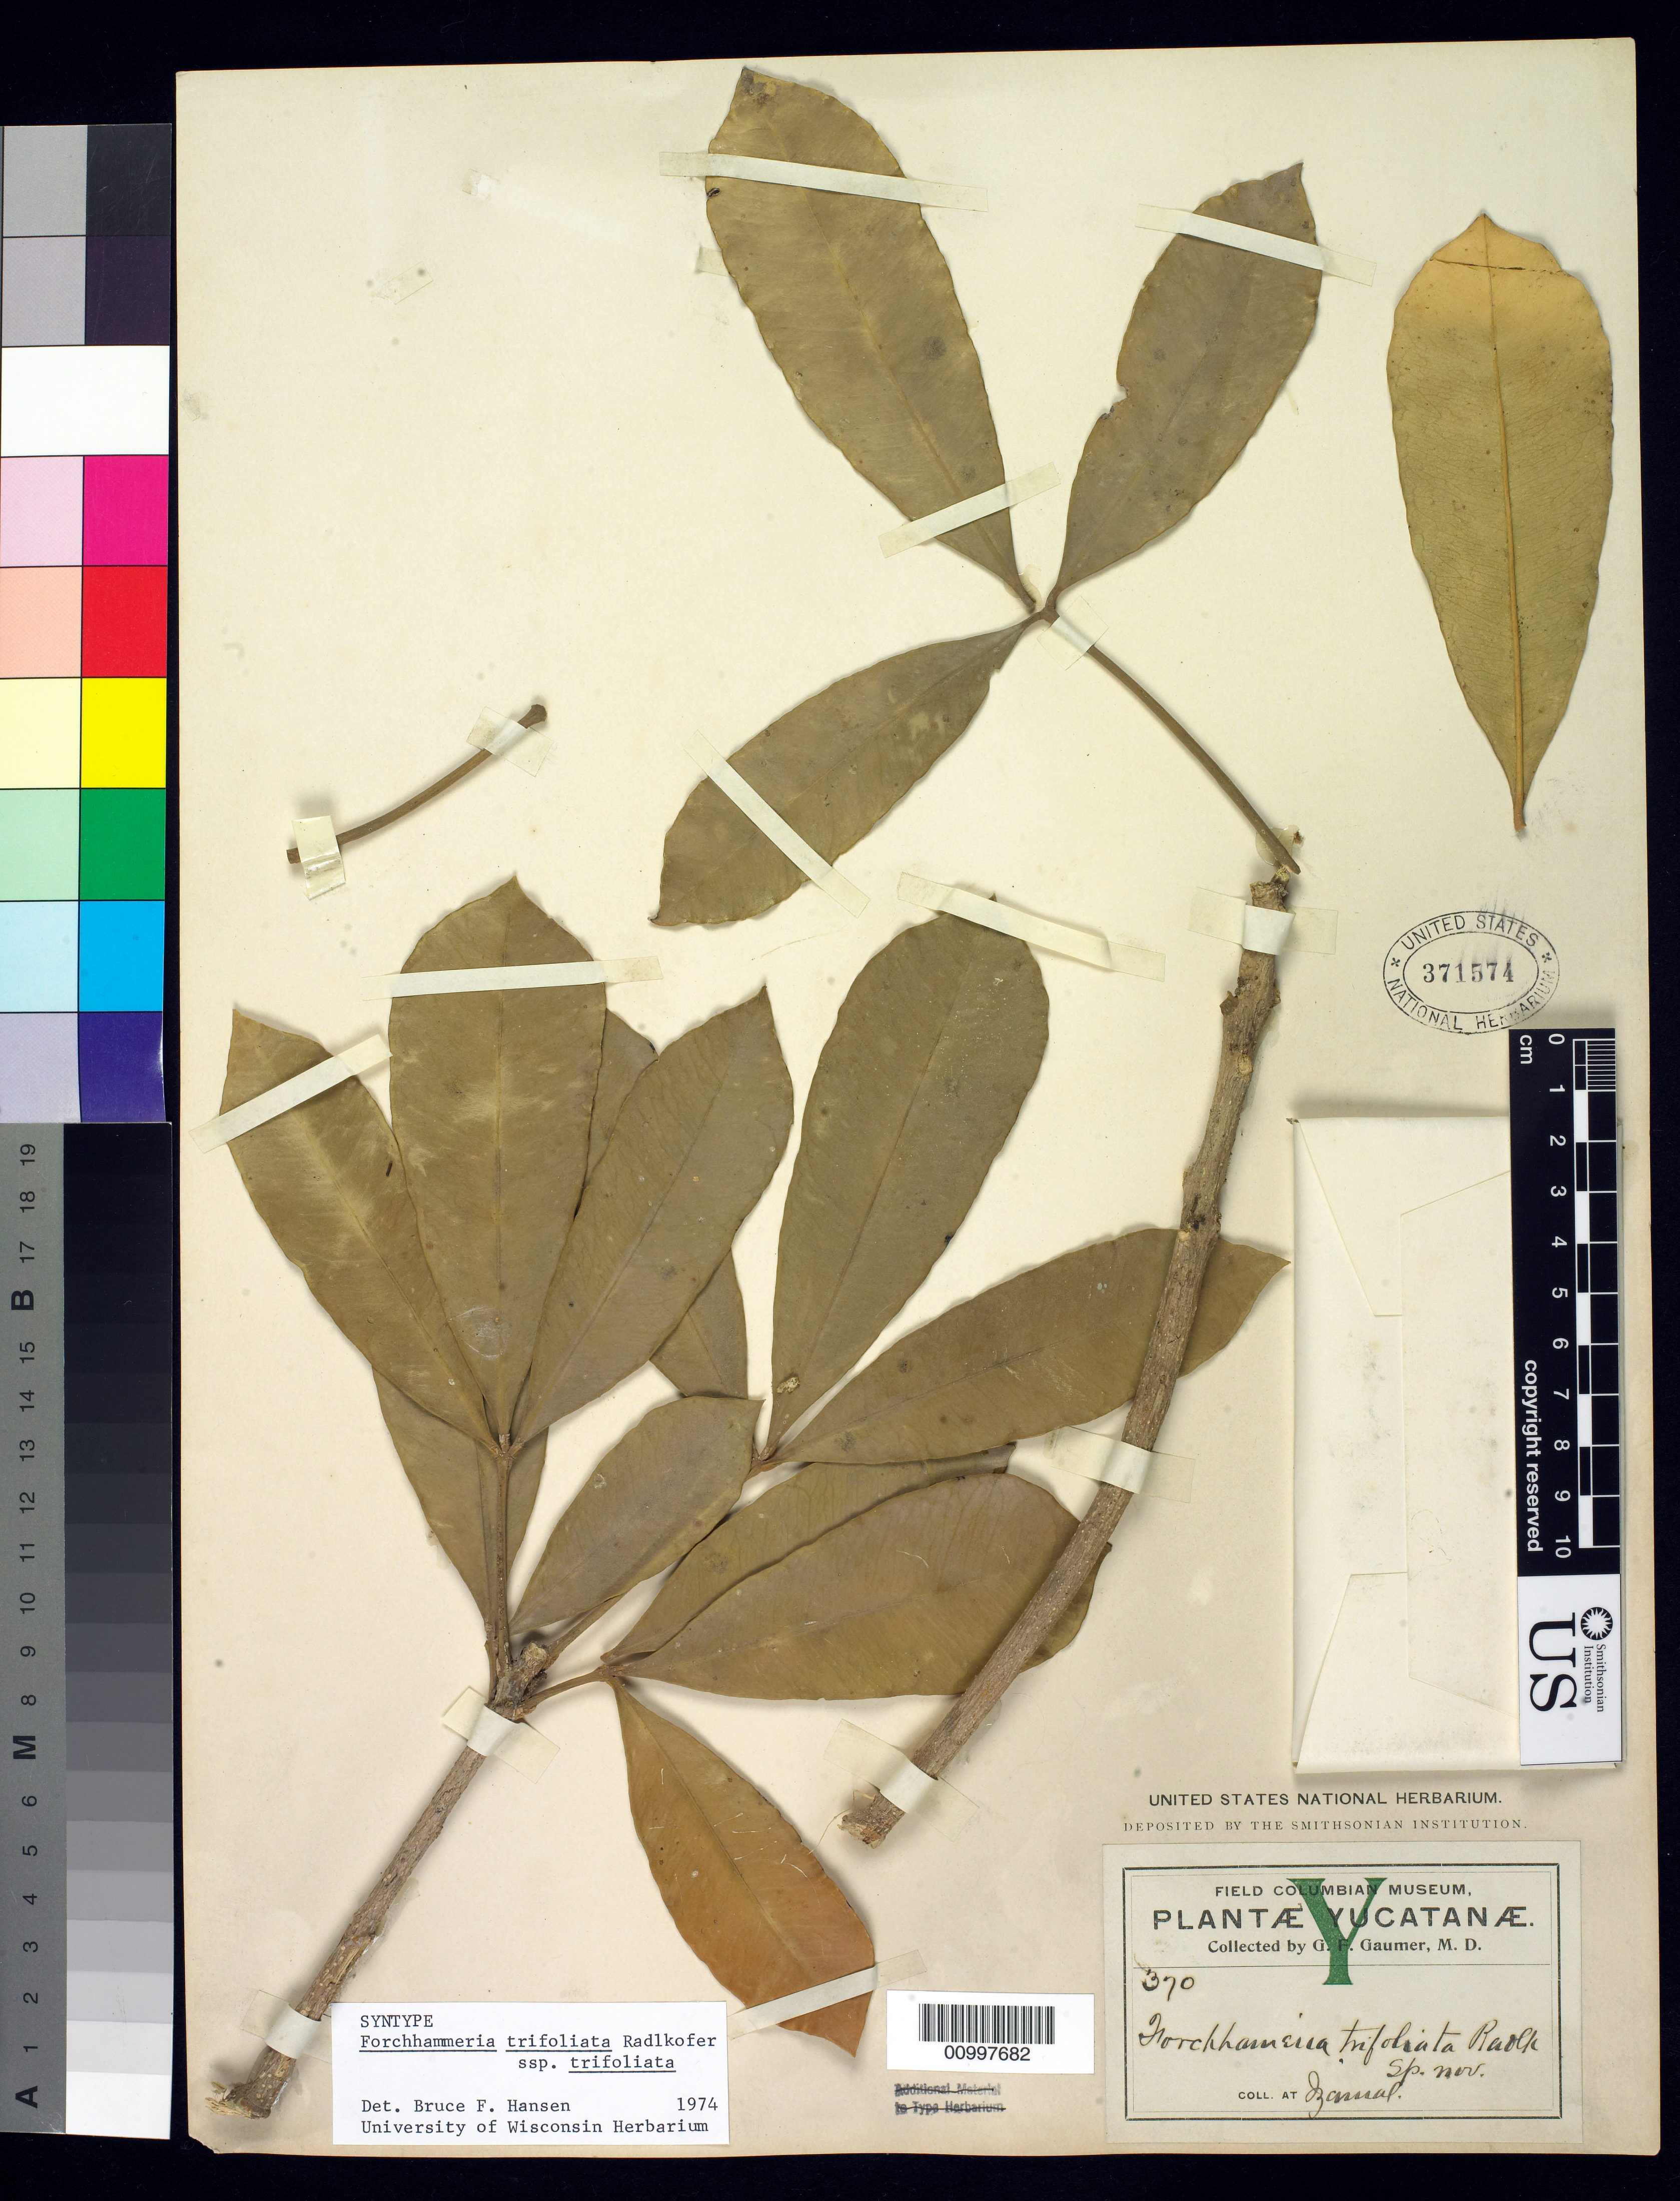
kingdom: Plantae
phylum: Tracheophyta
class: Magnoliopsida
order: Brassicales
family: Stixaceae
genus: Forchhammeria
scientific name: Forchhammeria trifoliata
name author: Radlk.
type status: Isosyntype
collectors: G. F. Gaumer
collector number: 370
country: Mexico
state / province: Yucatán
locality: Izamal.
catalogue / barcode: US 371574